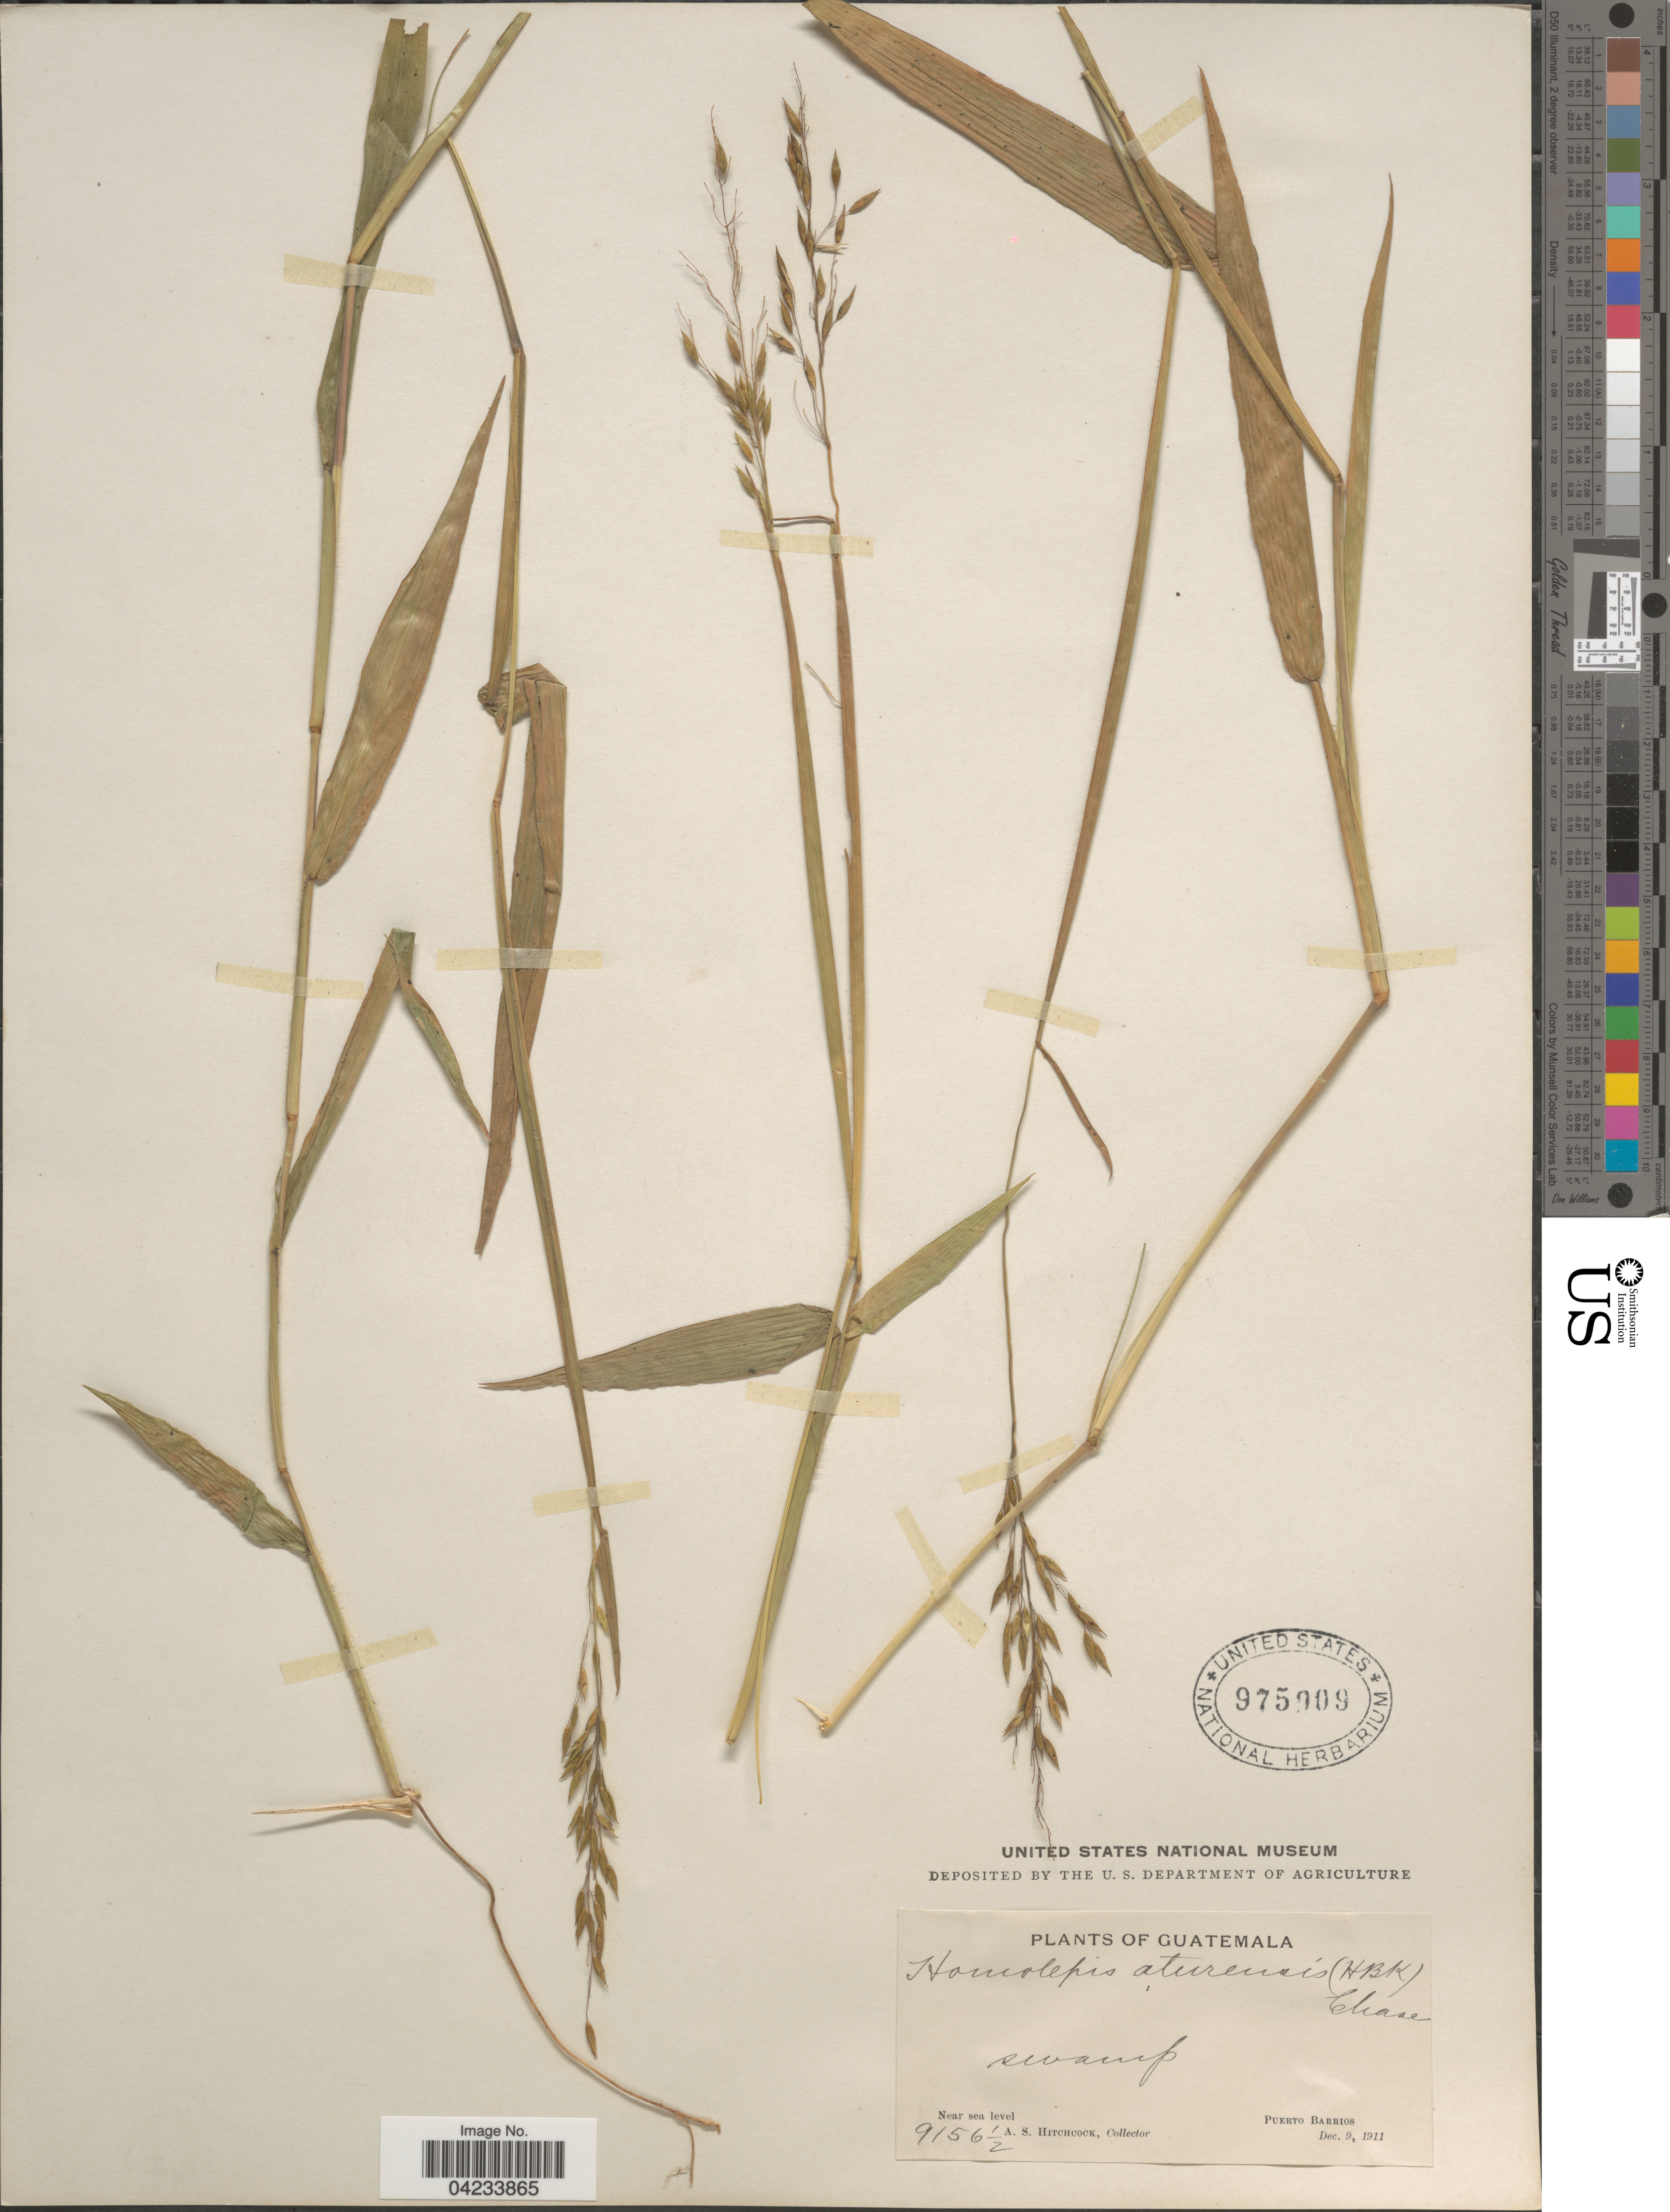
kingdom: Plantae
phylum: Tracheophyta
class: Liliopsida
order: Poales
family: Poaceae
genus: Homolepis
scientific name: Homolepis aturensis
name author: (Kunth) Chase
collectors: A. S. Hitchcock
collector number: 9156½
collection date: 1911-12-09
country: Guatemala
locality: Puerto Barrios.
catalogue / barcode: US 975009